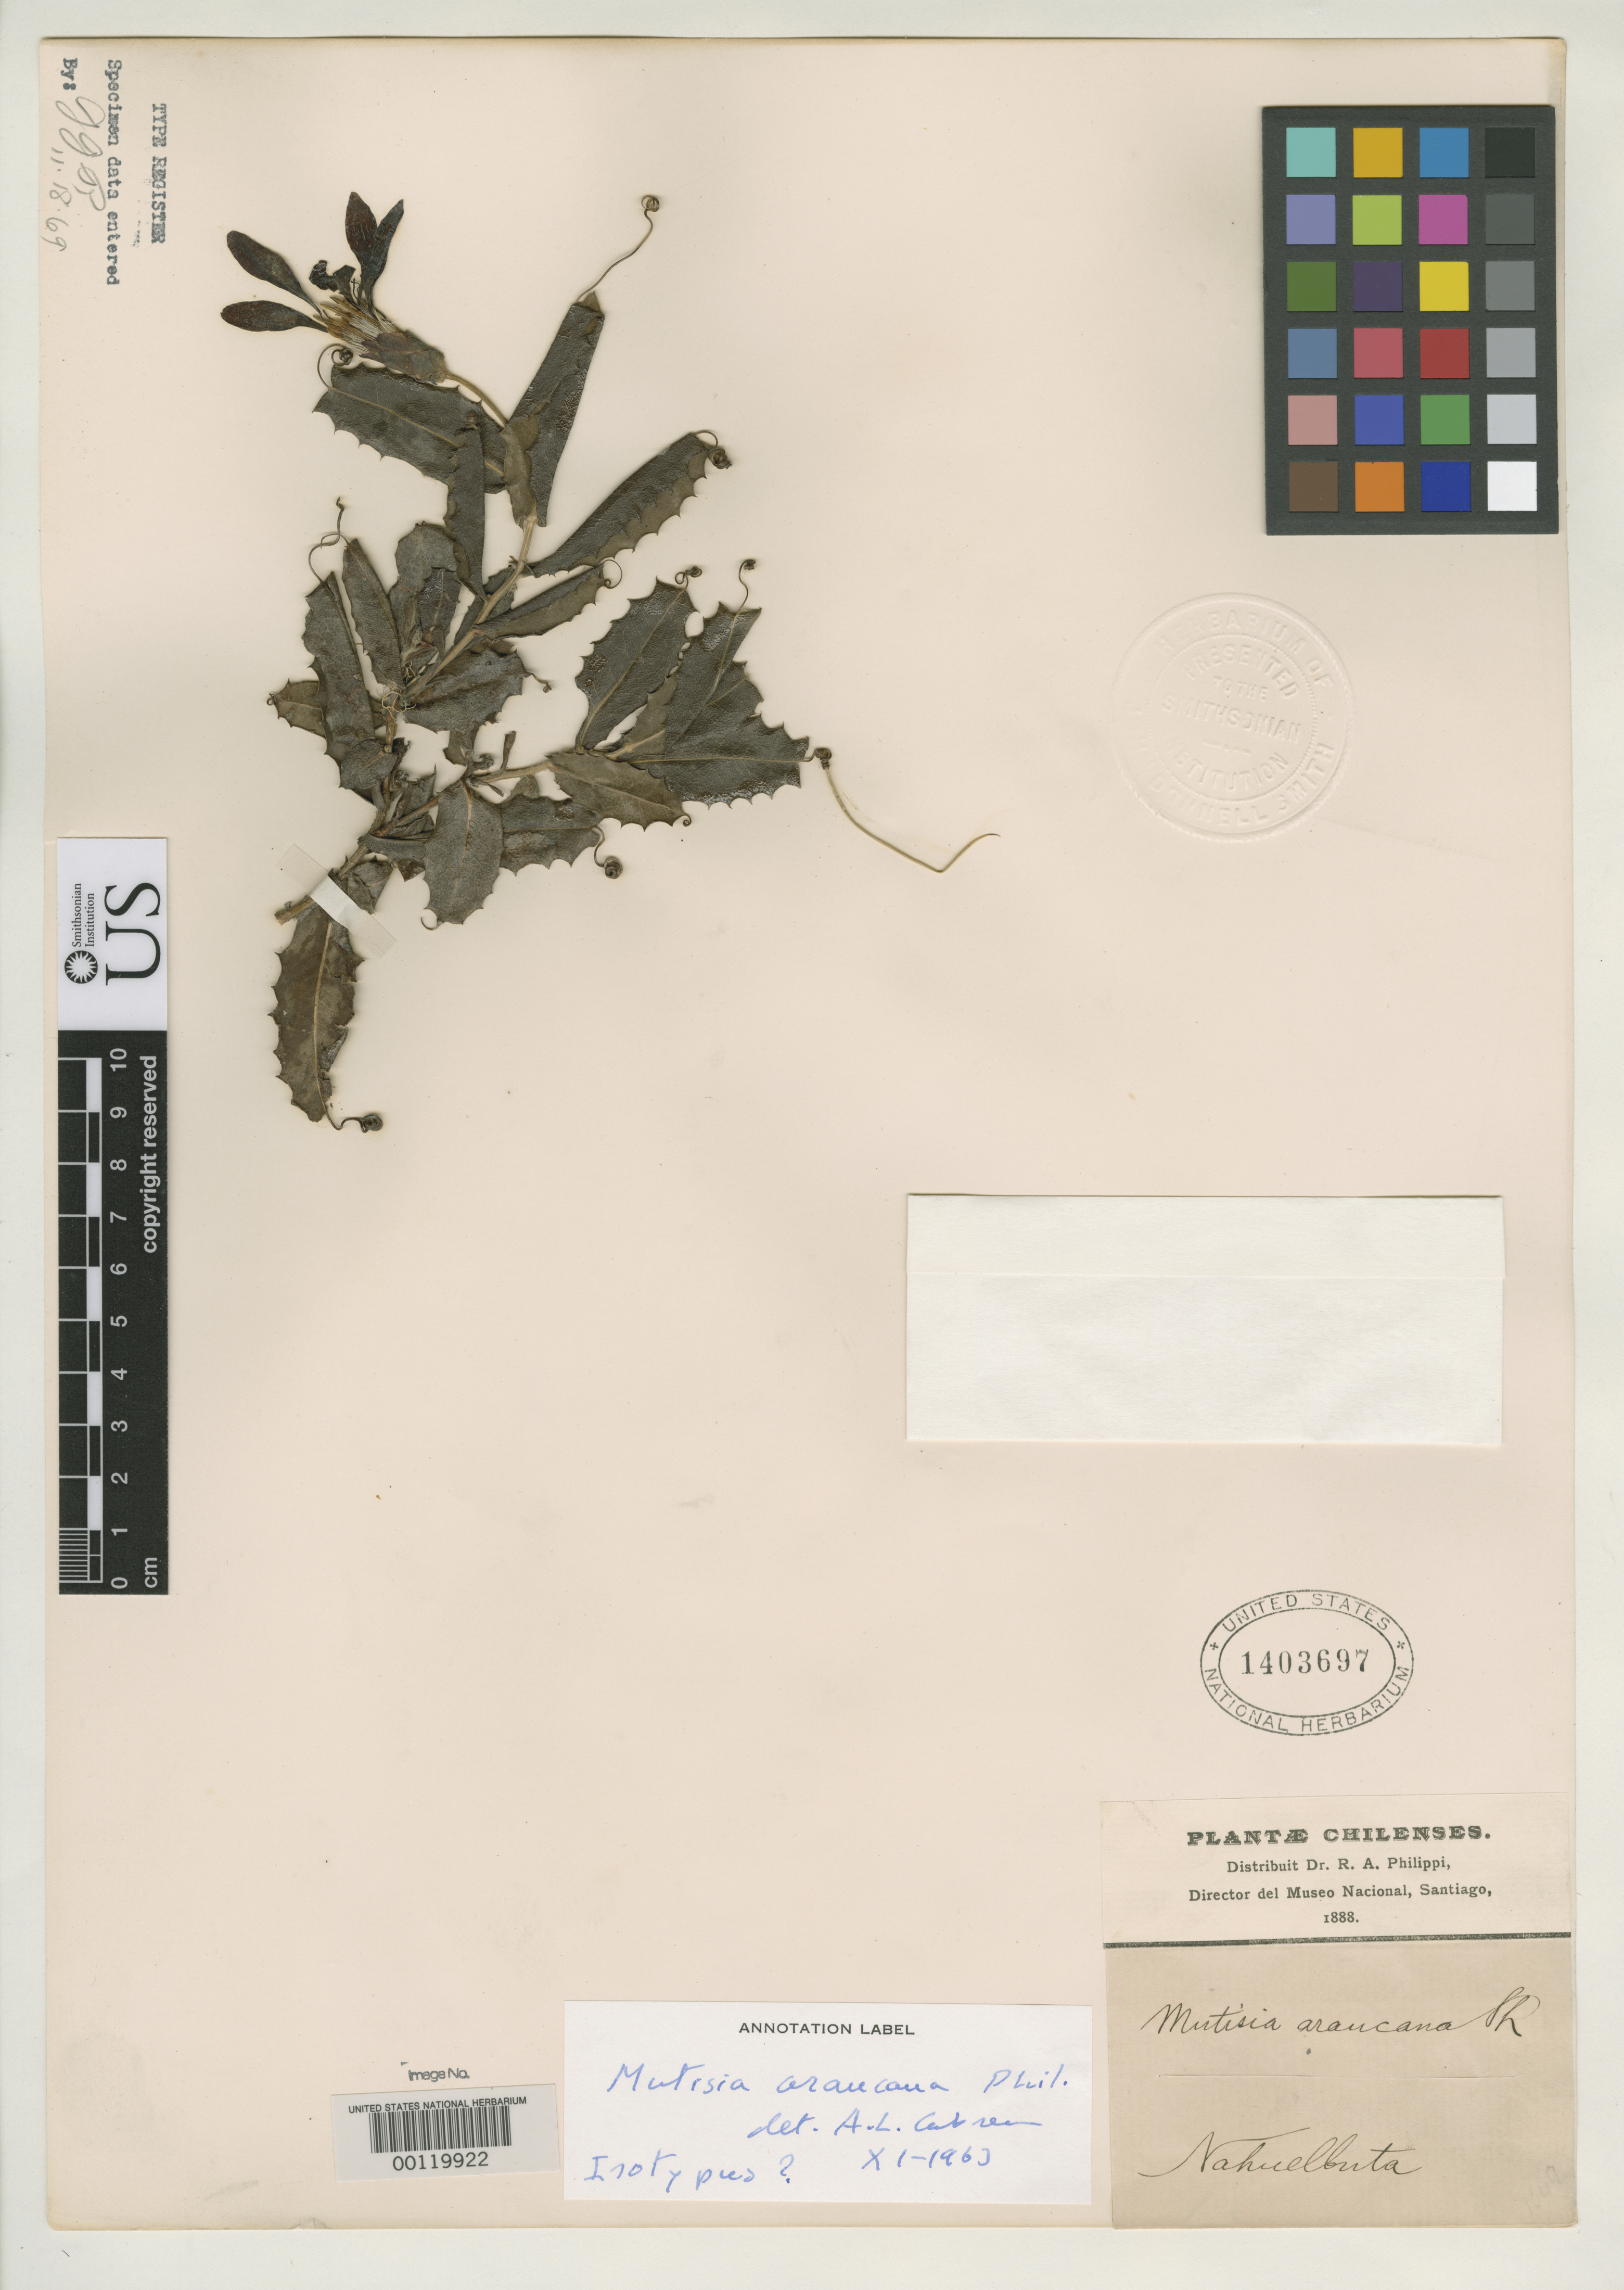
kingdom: Plantae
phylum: Tracheophyta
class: Magnoliopsida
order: Asterales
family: Asteraceae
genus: Mutisia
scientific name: Mutisia araucana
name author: Phil.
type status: Isotype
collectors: R. A. Philippi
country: Chile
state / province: Bio-Bío (VIII)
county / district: Concepción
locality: Nahuelbuta. Nacimiento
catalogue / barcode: US 1403697